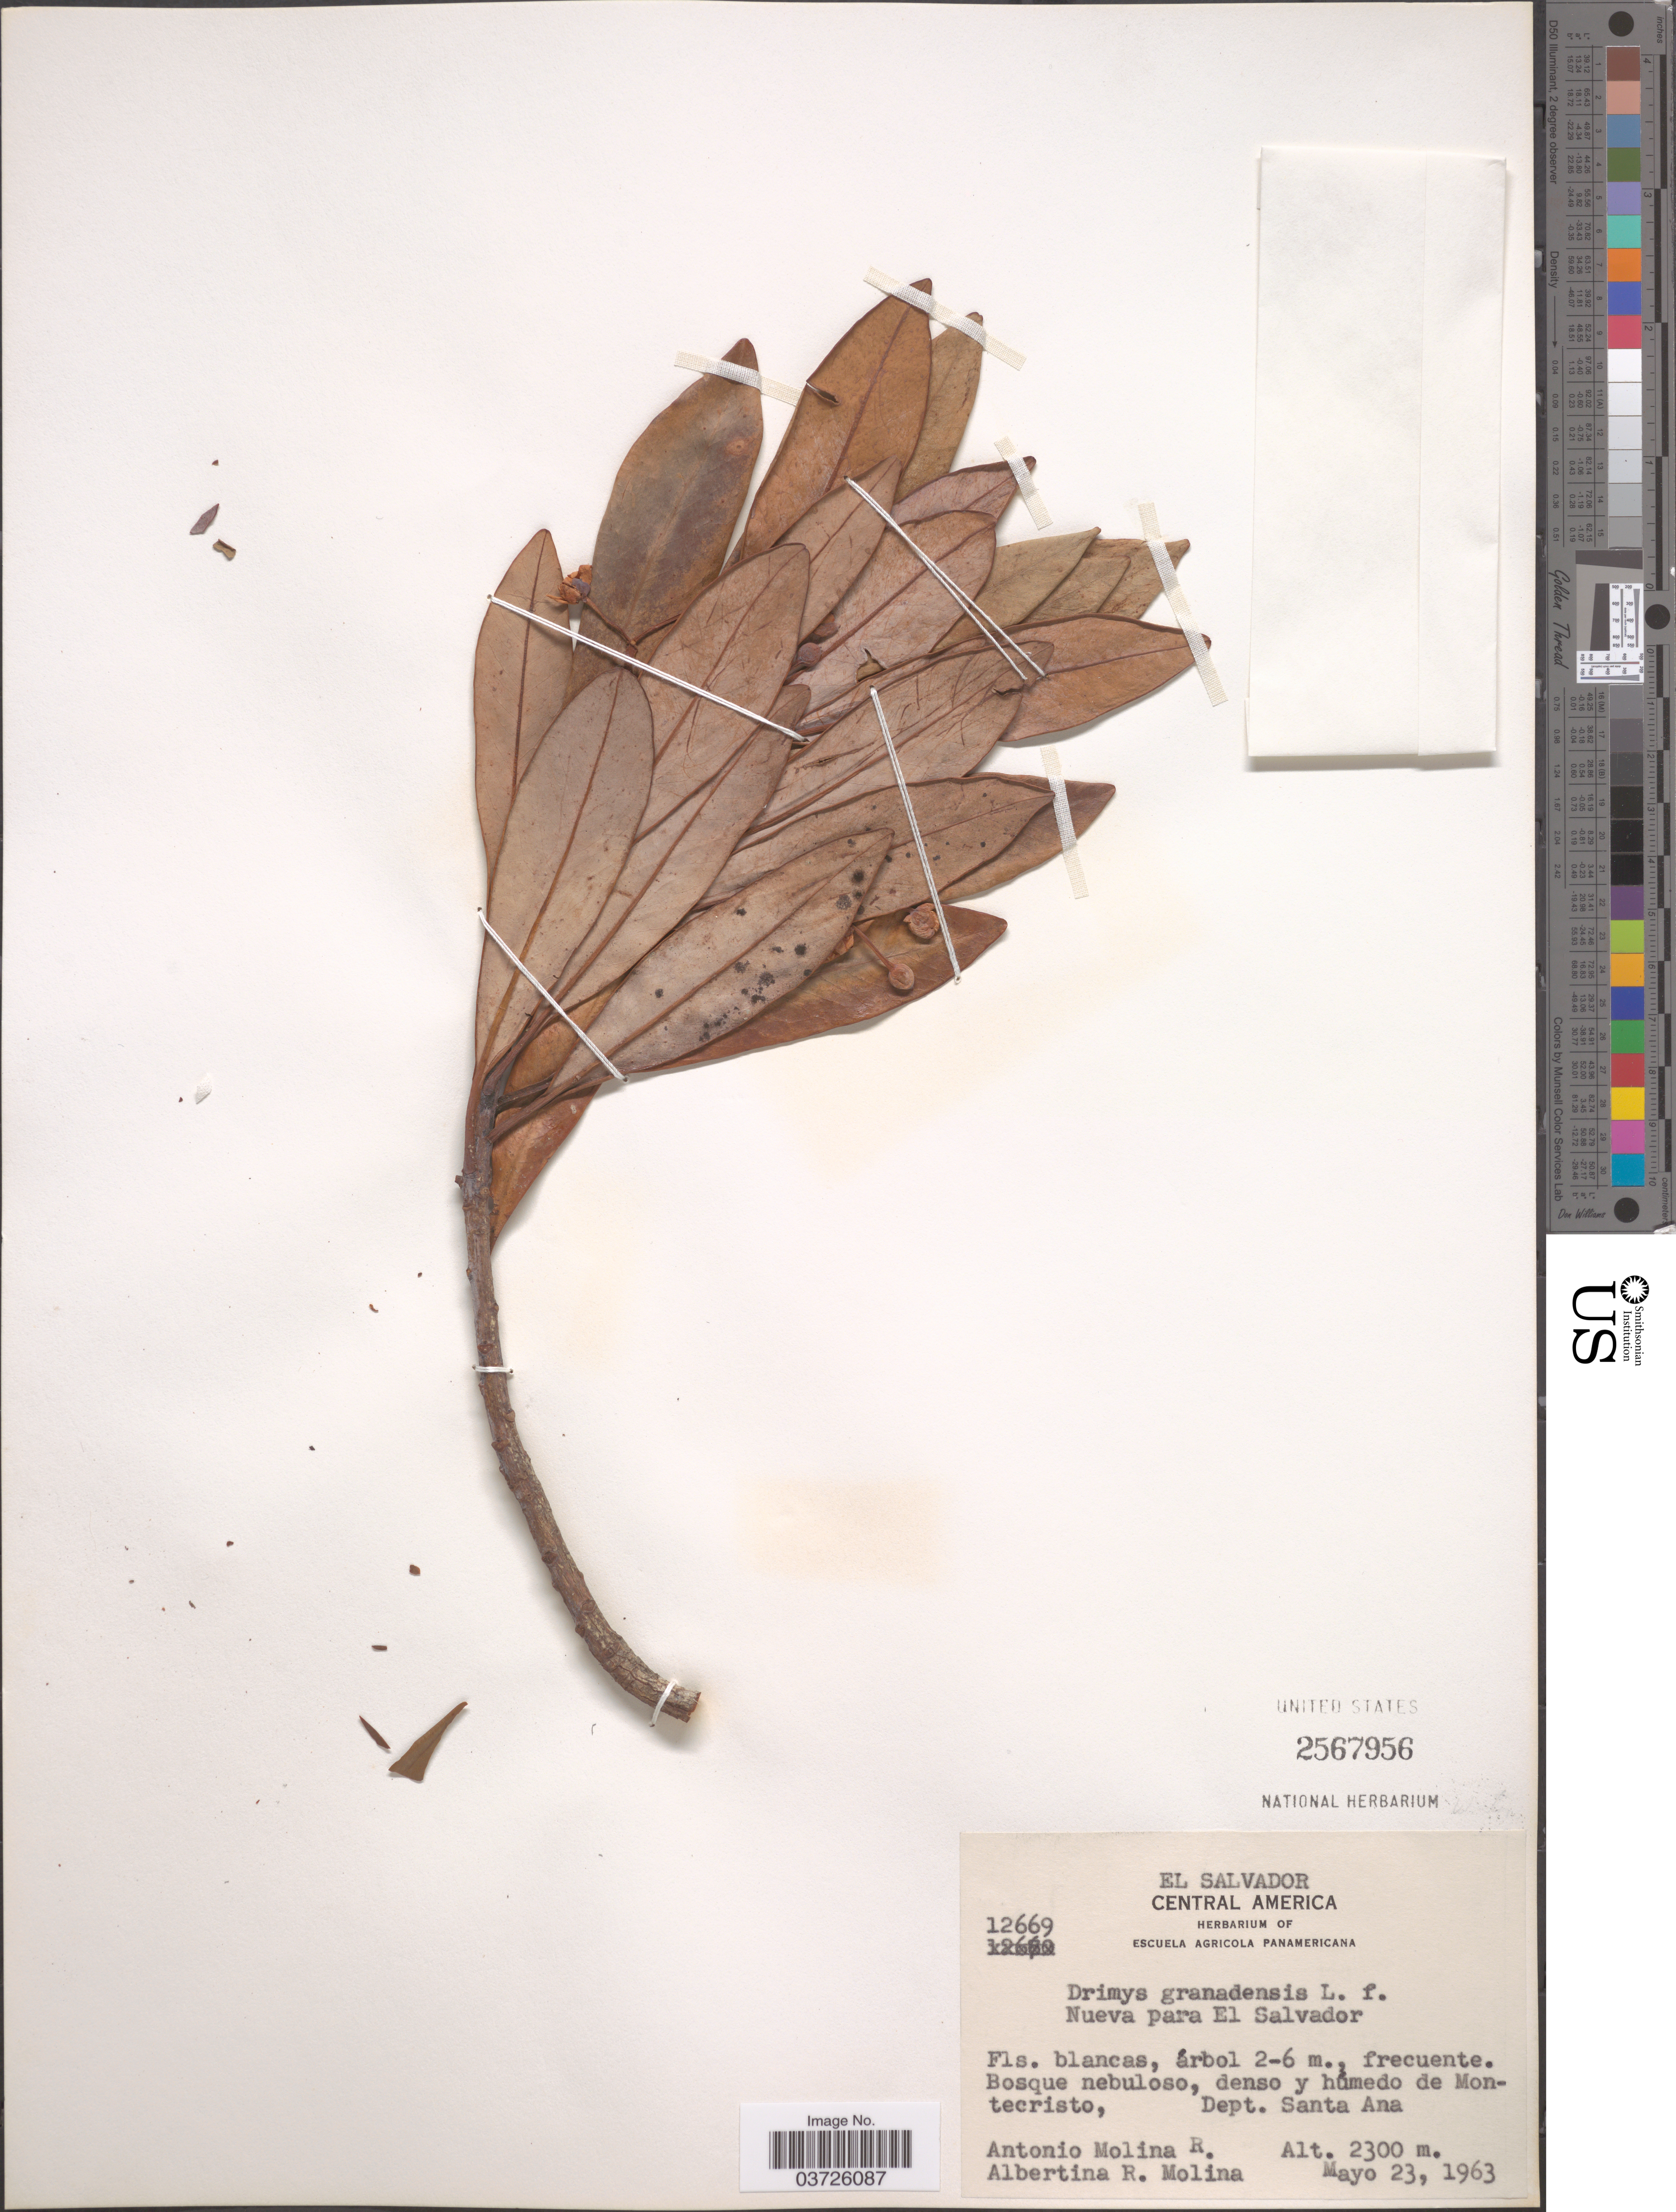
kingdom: Plantae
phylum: Tracheophyta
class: Magnoliopsida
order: Canellales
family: Winteraceae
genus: Drimys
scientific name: Drimys granadensis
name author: L. f.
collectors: A. Molina R. & A. R. Molina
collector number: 12669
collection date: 1963-05-23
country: El Salvador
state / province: Santa Ana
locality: Bosque nebuloso, denso y húmedo de Montecristo, Dept. Santa Ana.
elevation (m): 2300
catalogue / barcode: US 2567956